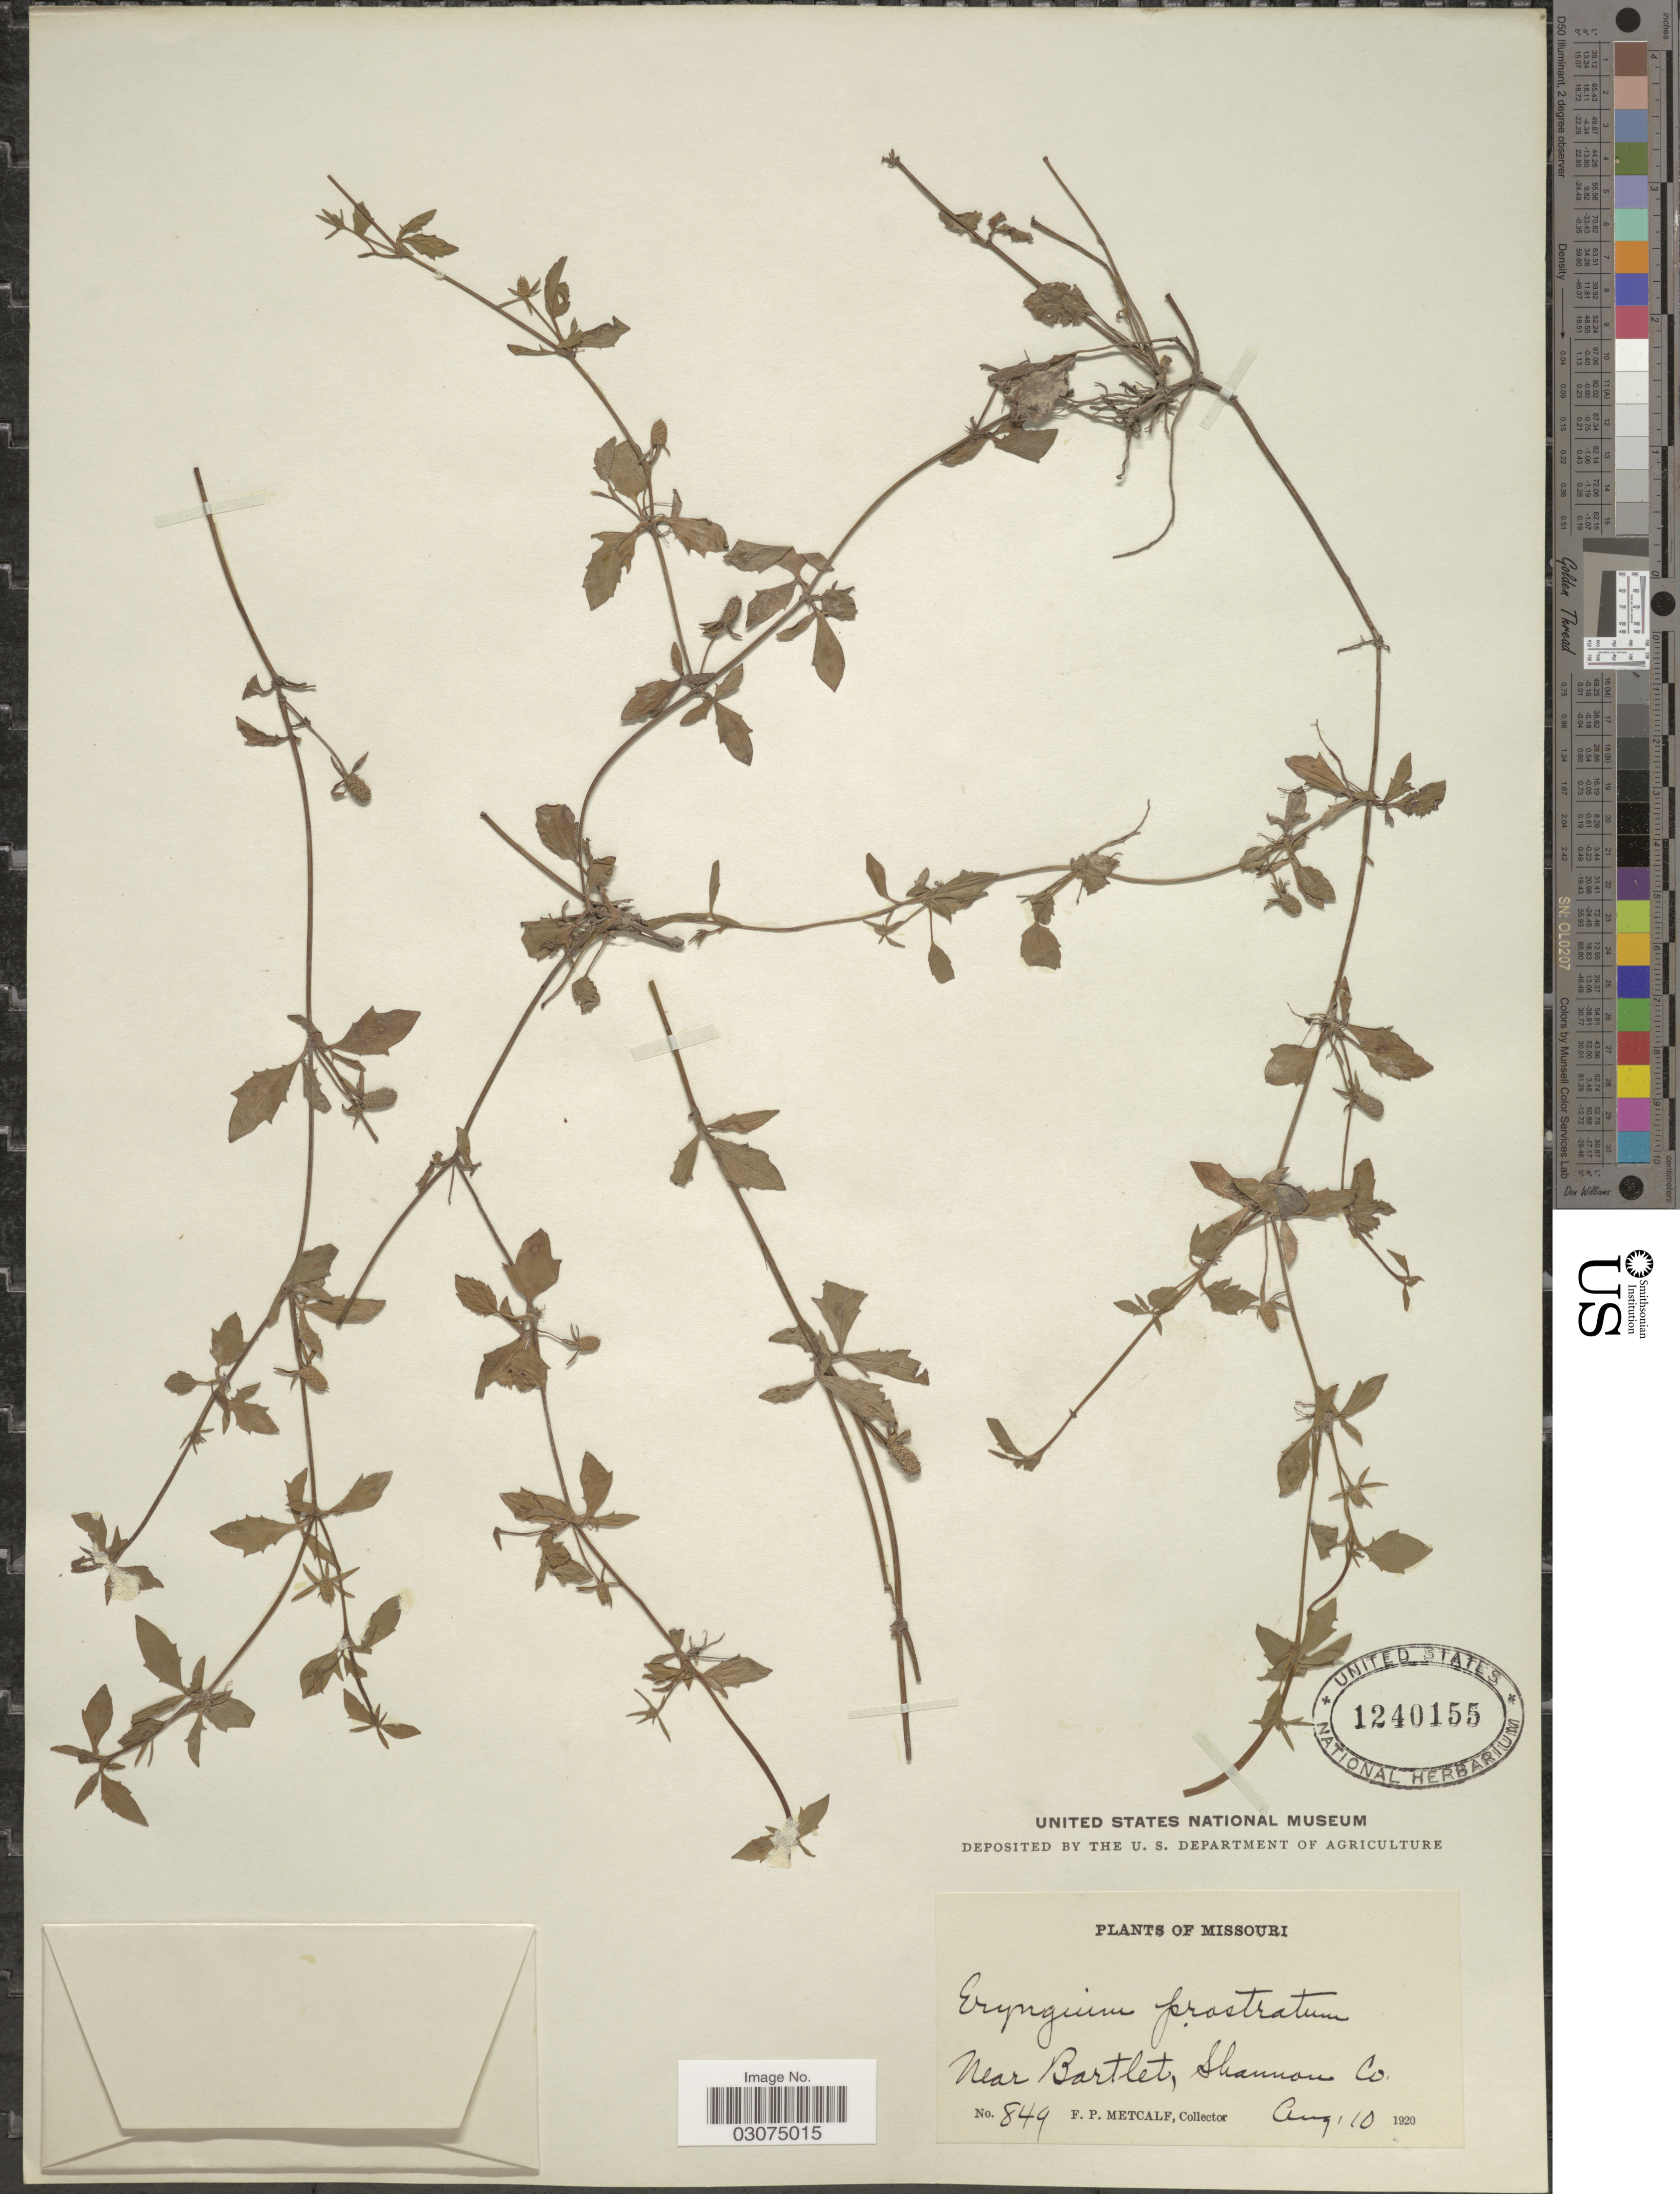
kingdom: Plantae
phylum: Tracheophyta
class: Magnoliopsida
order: Apiales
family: Apiaceae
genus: Eryngium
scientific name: Eryngium prostratum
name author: Nutt. ex DC.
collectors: F. Metcalf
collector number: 849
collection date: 1920-08-10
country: United States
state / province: Missouri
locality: Near Bartlet, Shannon Co.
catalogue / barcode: US 1240155